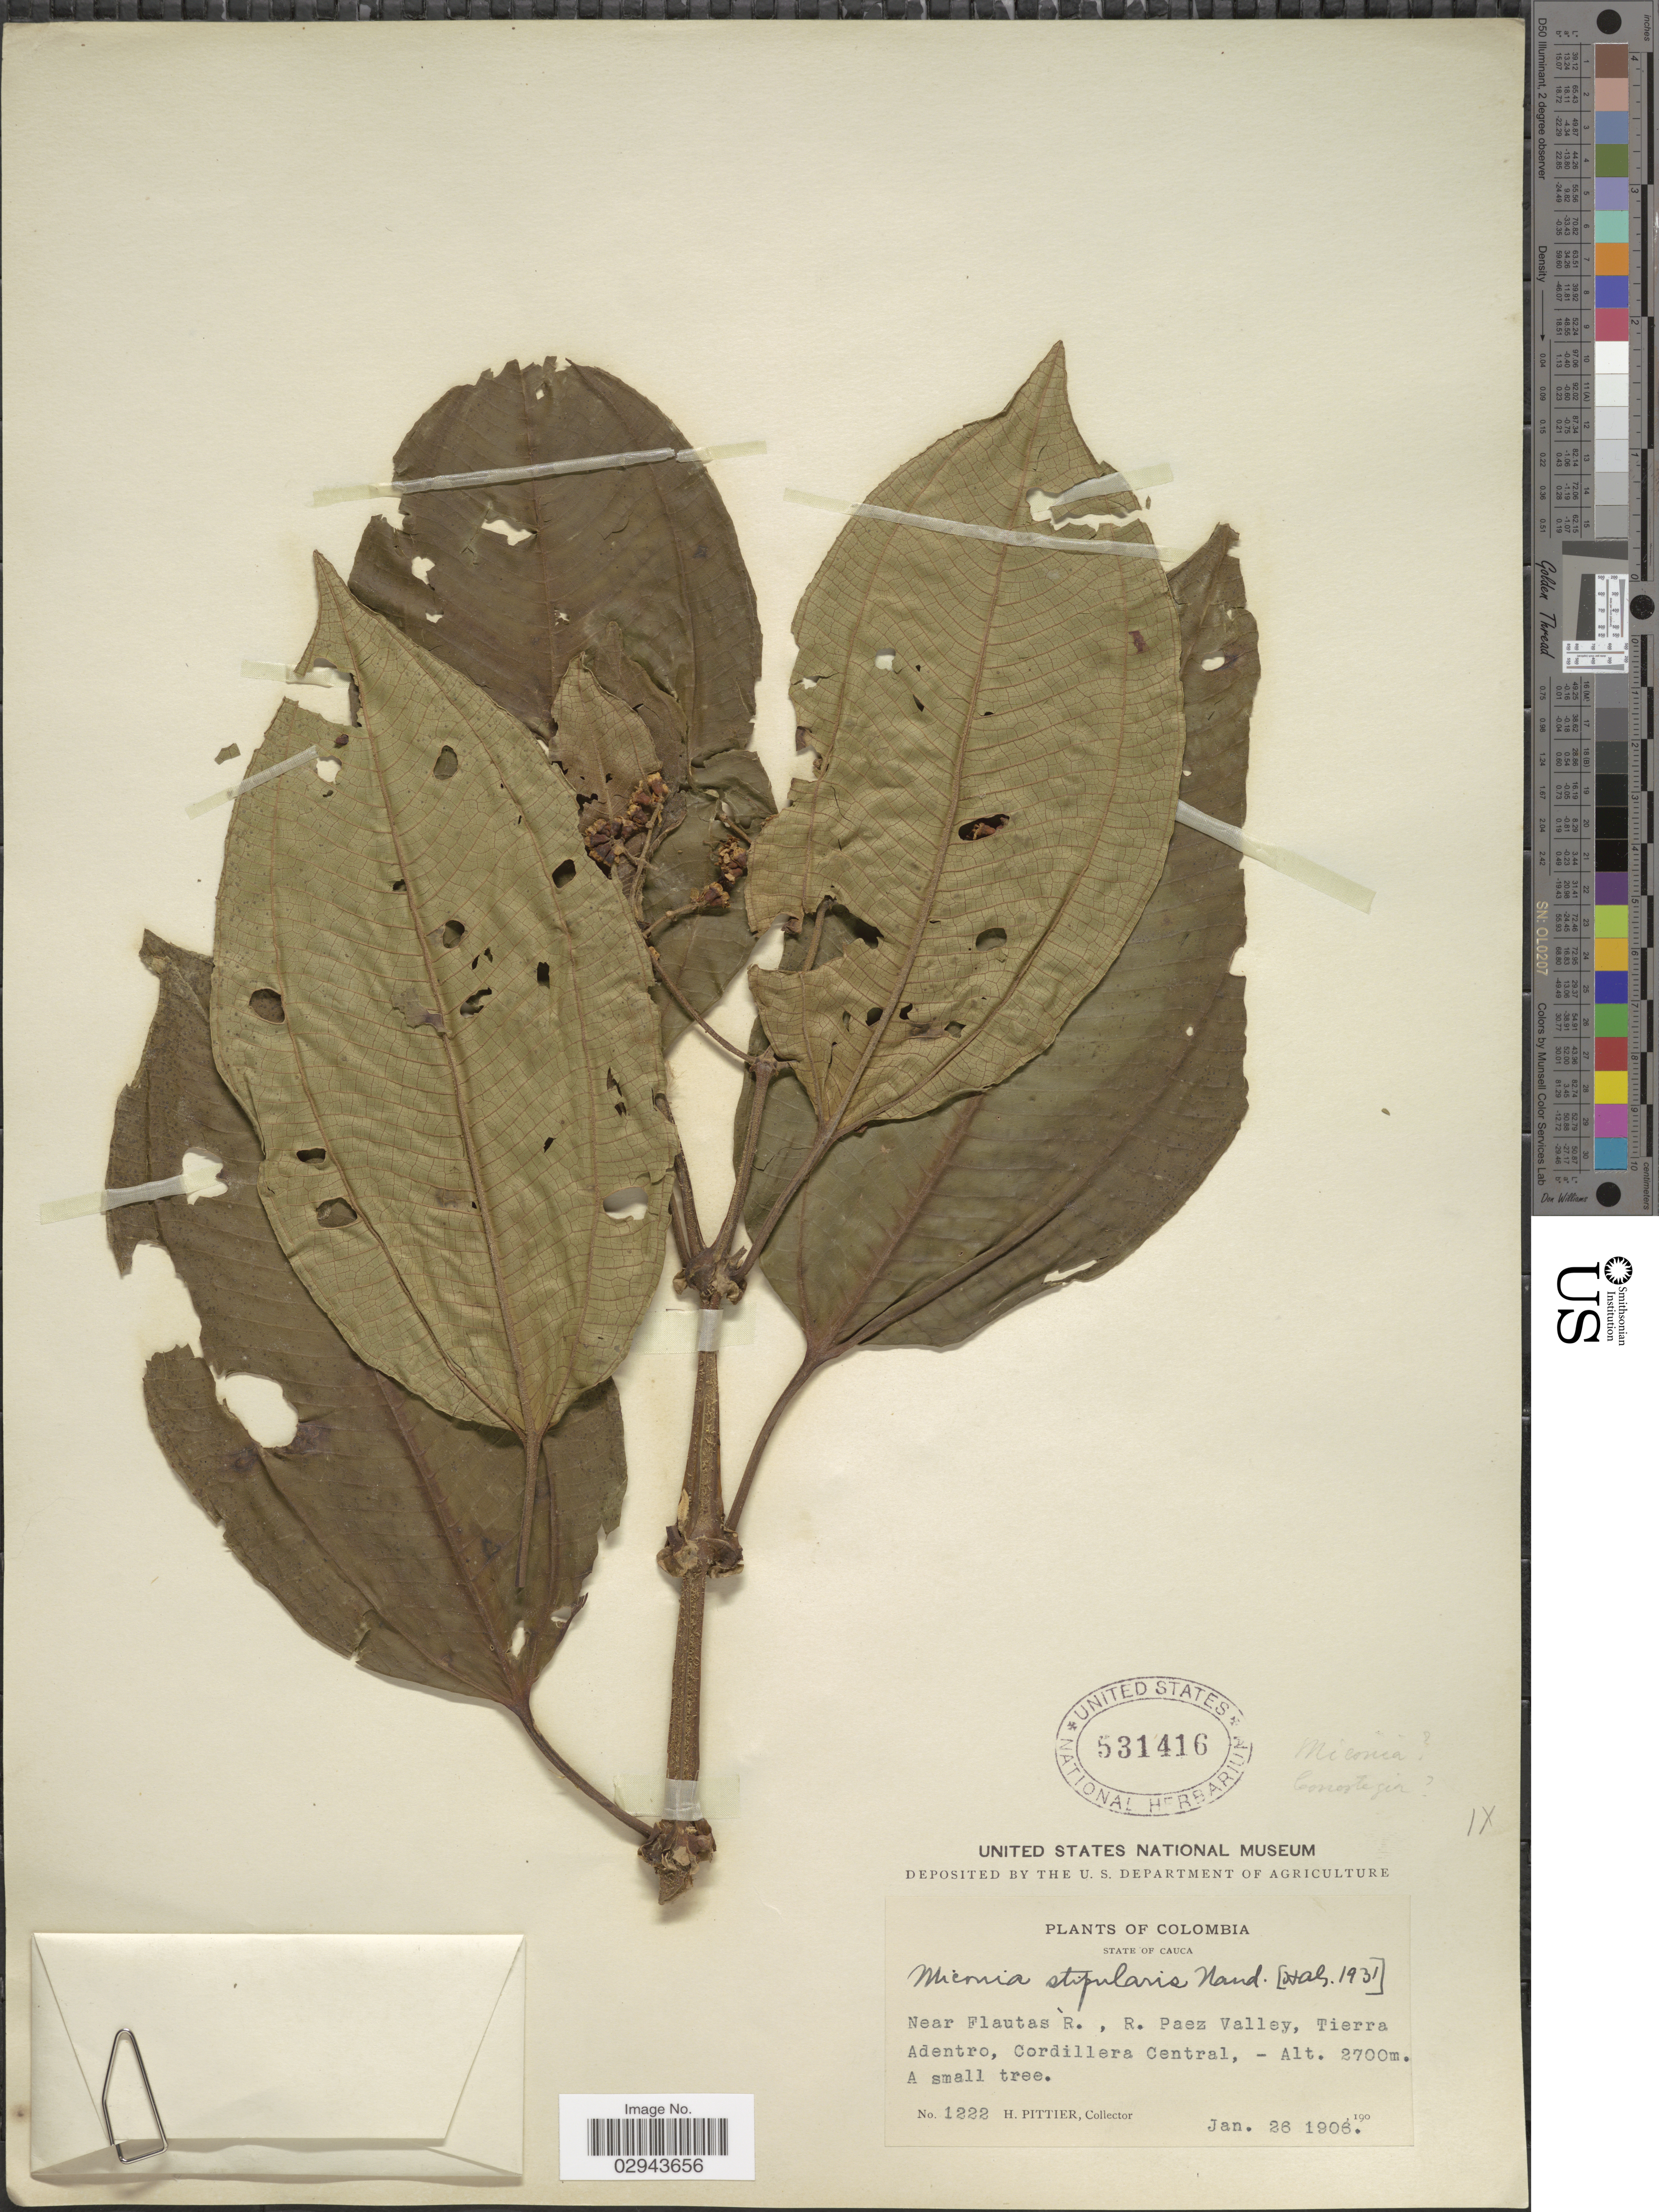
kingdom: Plantae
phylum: Tracheophyta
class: Magnoliopsida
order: Myrtales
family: Melastomataceae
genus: Miconia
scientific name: Miconia stipularis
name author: Naudin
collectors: H. F. Pittier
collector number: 1222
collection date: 1906-01-26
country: Colombia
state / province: Cauca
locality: Near Flautas R., R. Paez Valley, Tierra Adentro, Cordillera Central.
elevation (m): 2700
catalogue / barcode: US 531416